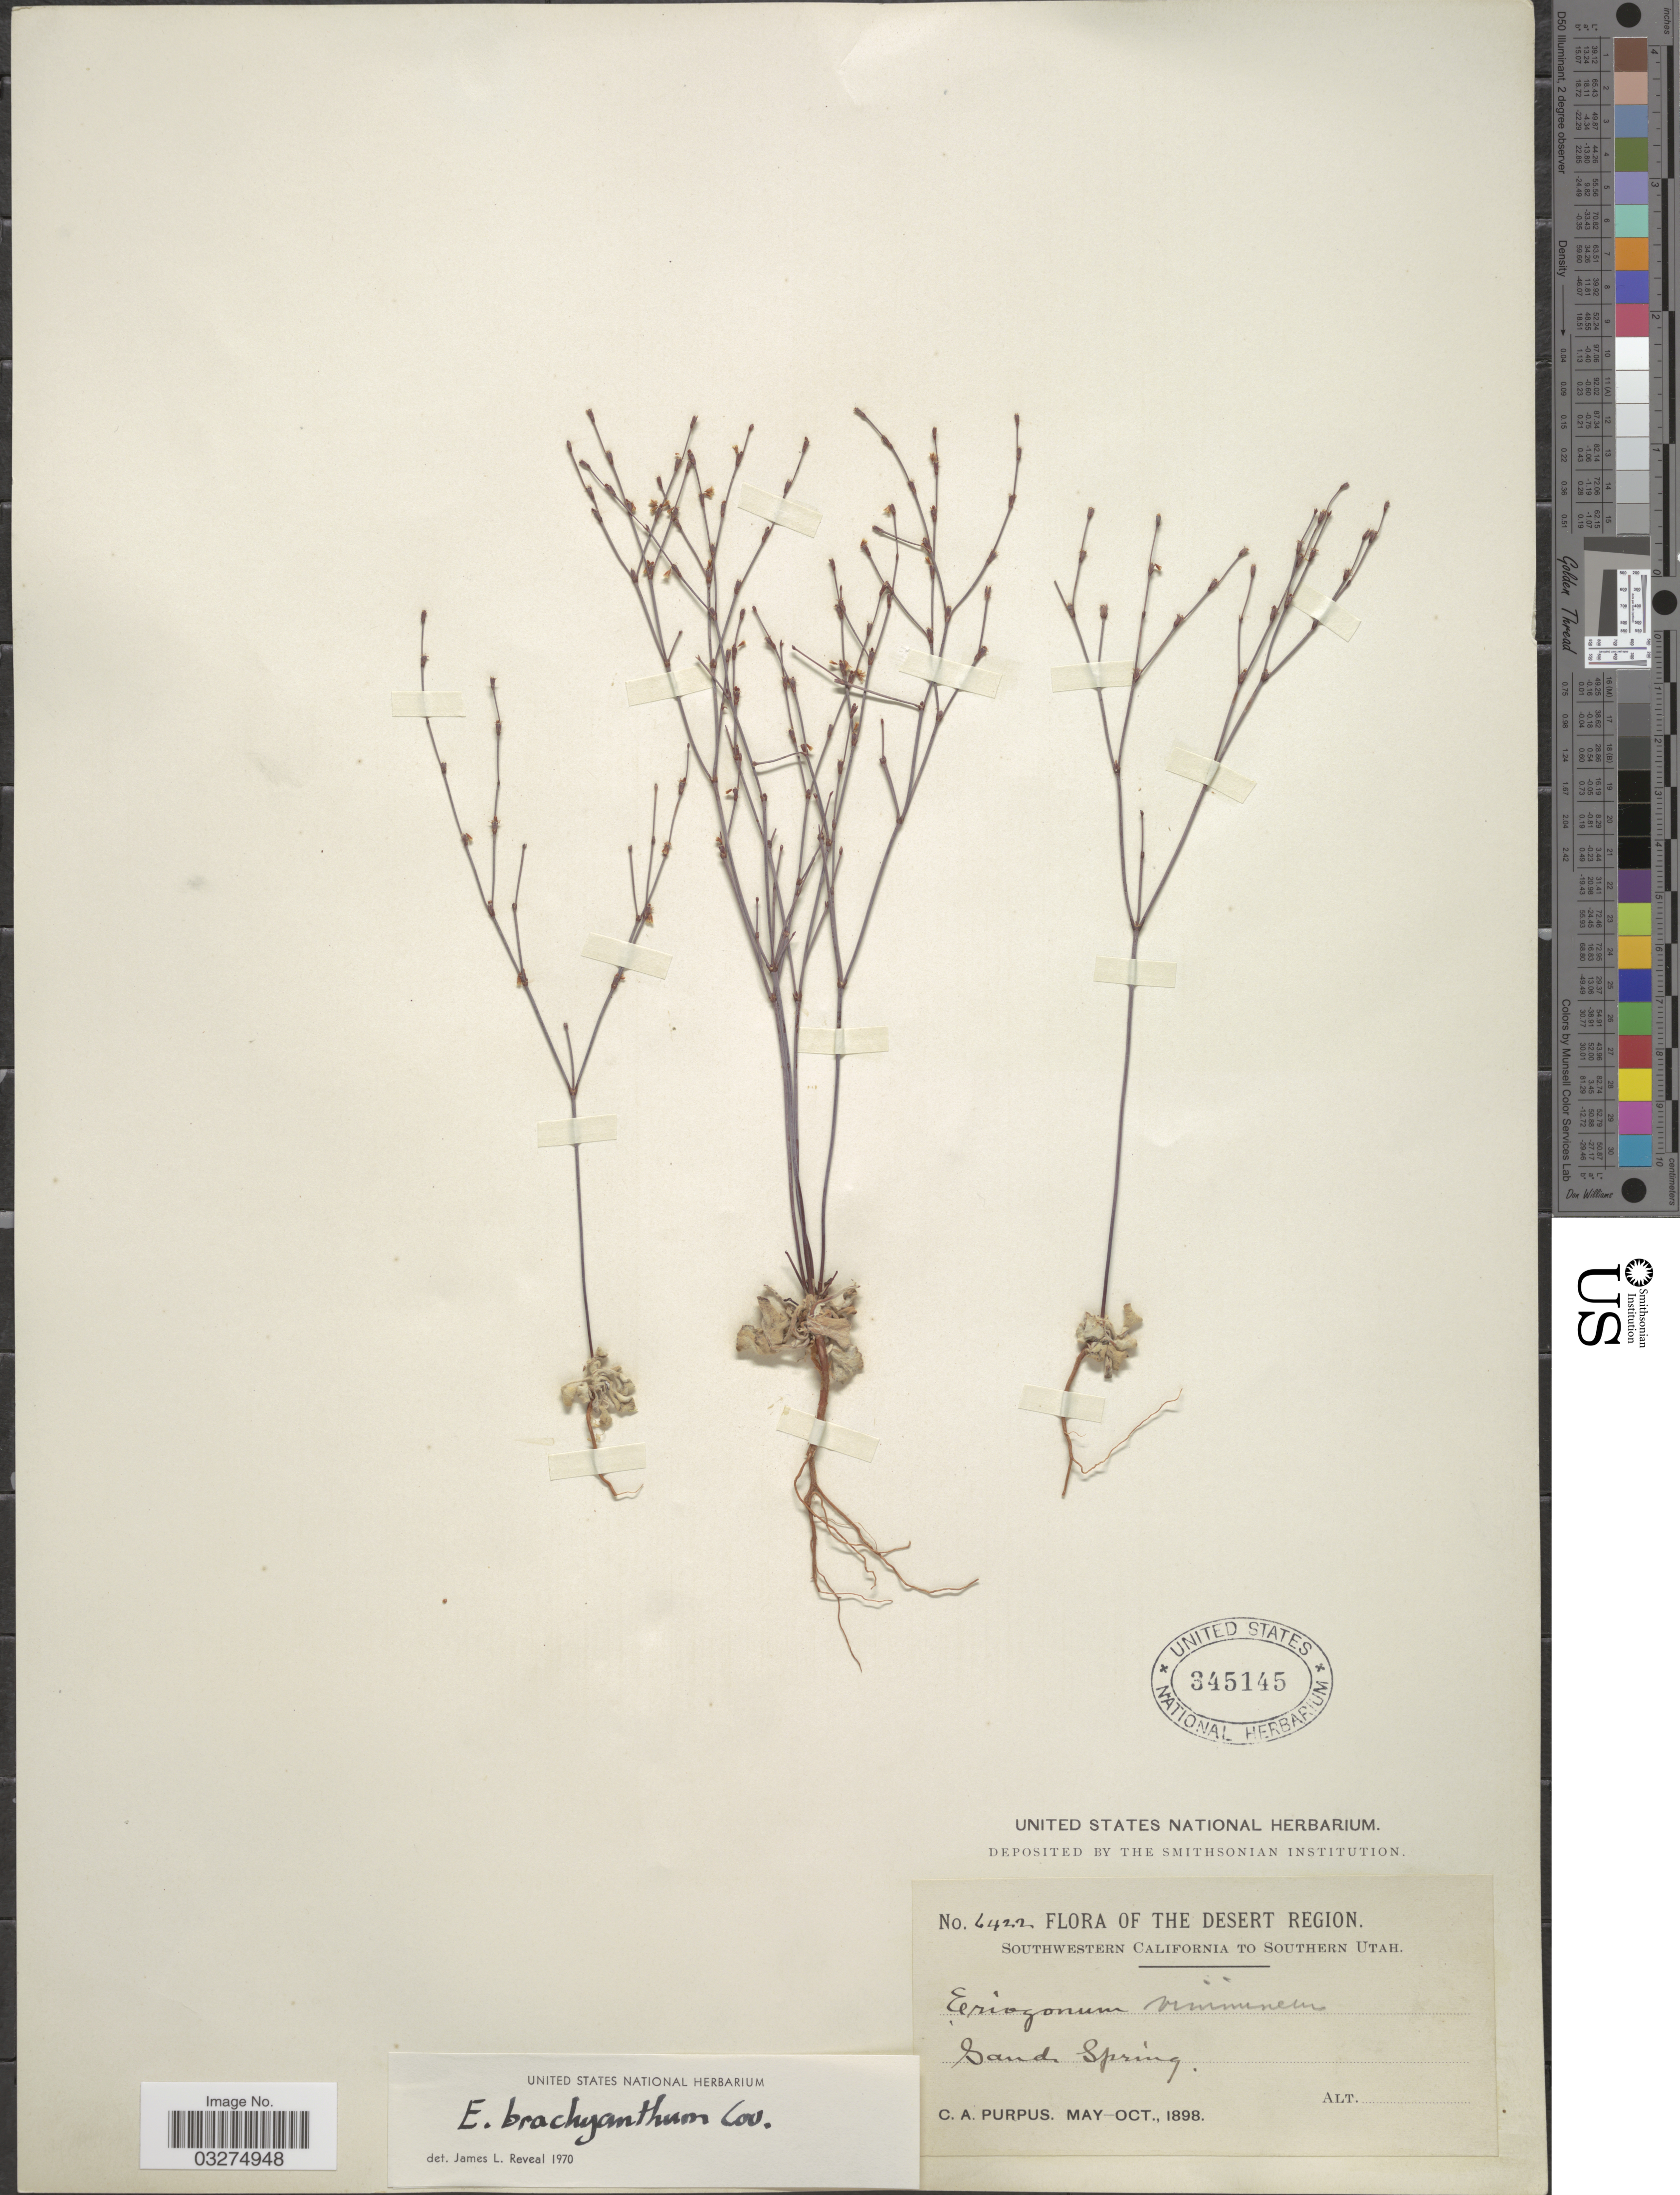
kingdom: Plantae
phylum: Tracheophyta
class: Magnoliopsida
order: Caryophyllales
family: Polygonaceae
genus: Eriogonum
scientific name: Eriogonum brachyanthum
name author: Coville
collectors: C. A. Purpus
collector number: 6422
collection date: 1898-05/1898-10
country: United States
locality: The Desert Region. Southwestern California to Southern Utah. Sand Spring.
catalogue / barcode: US 345145